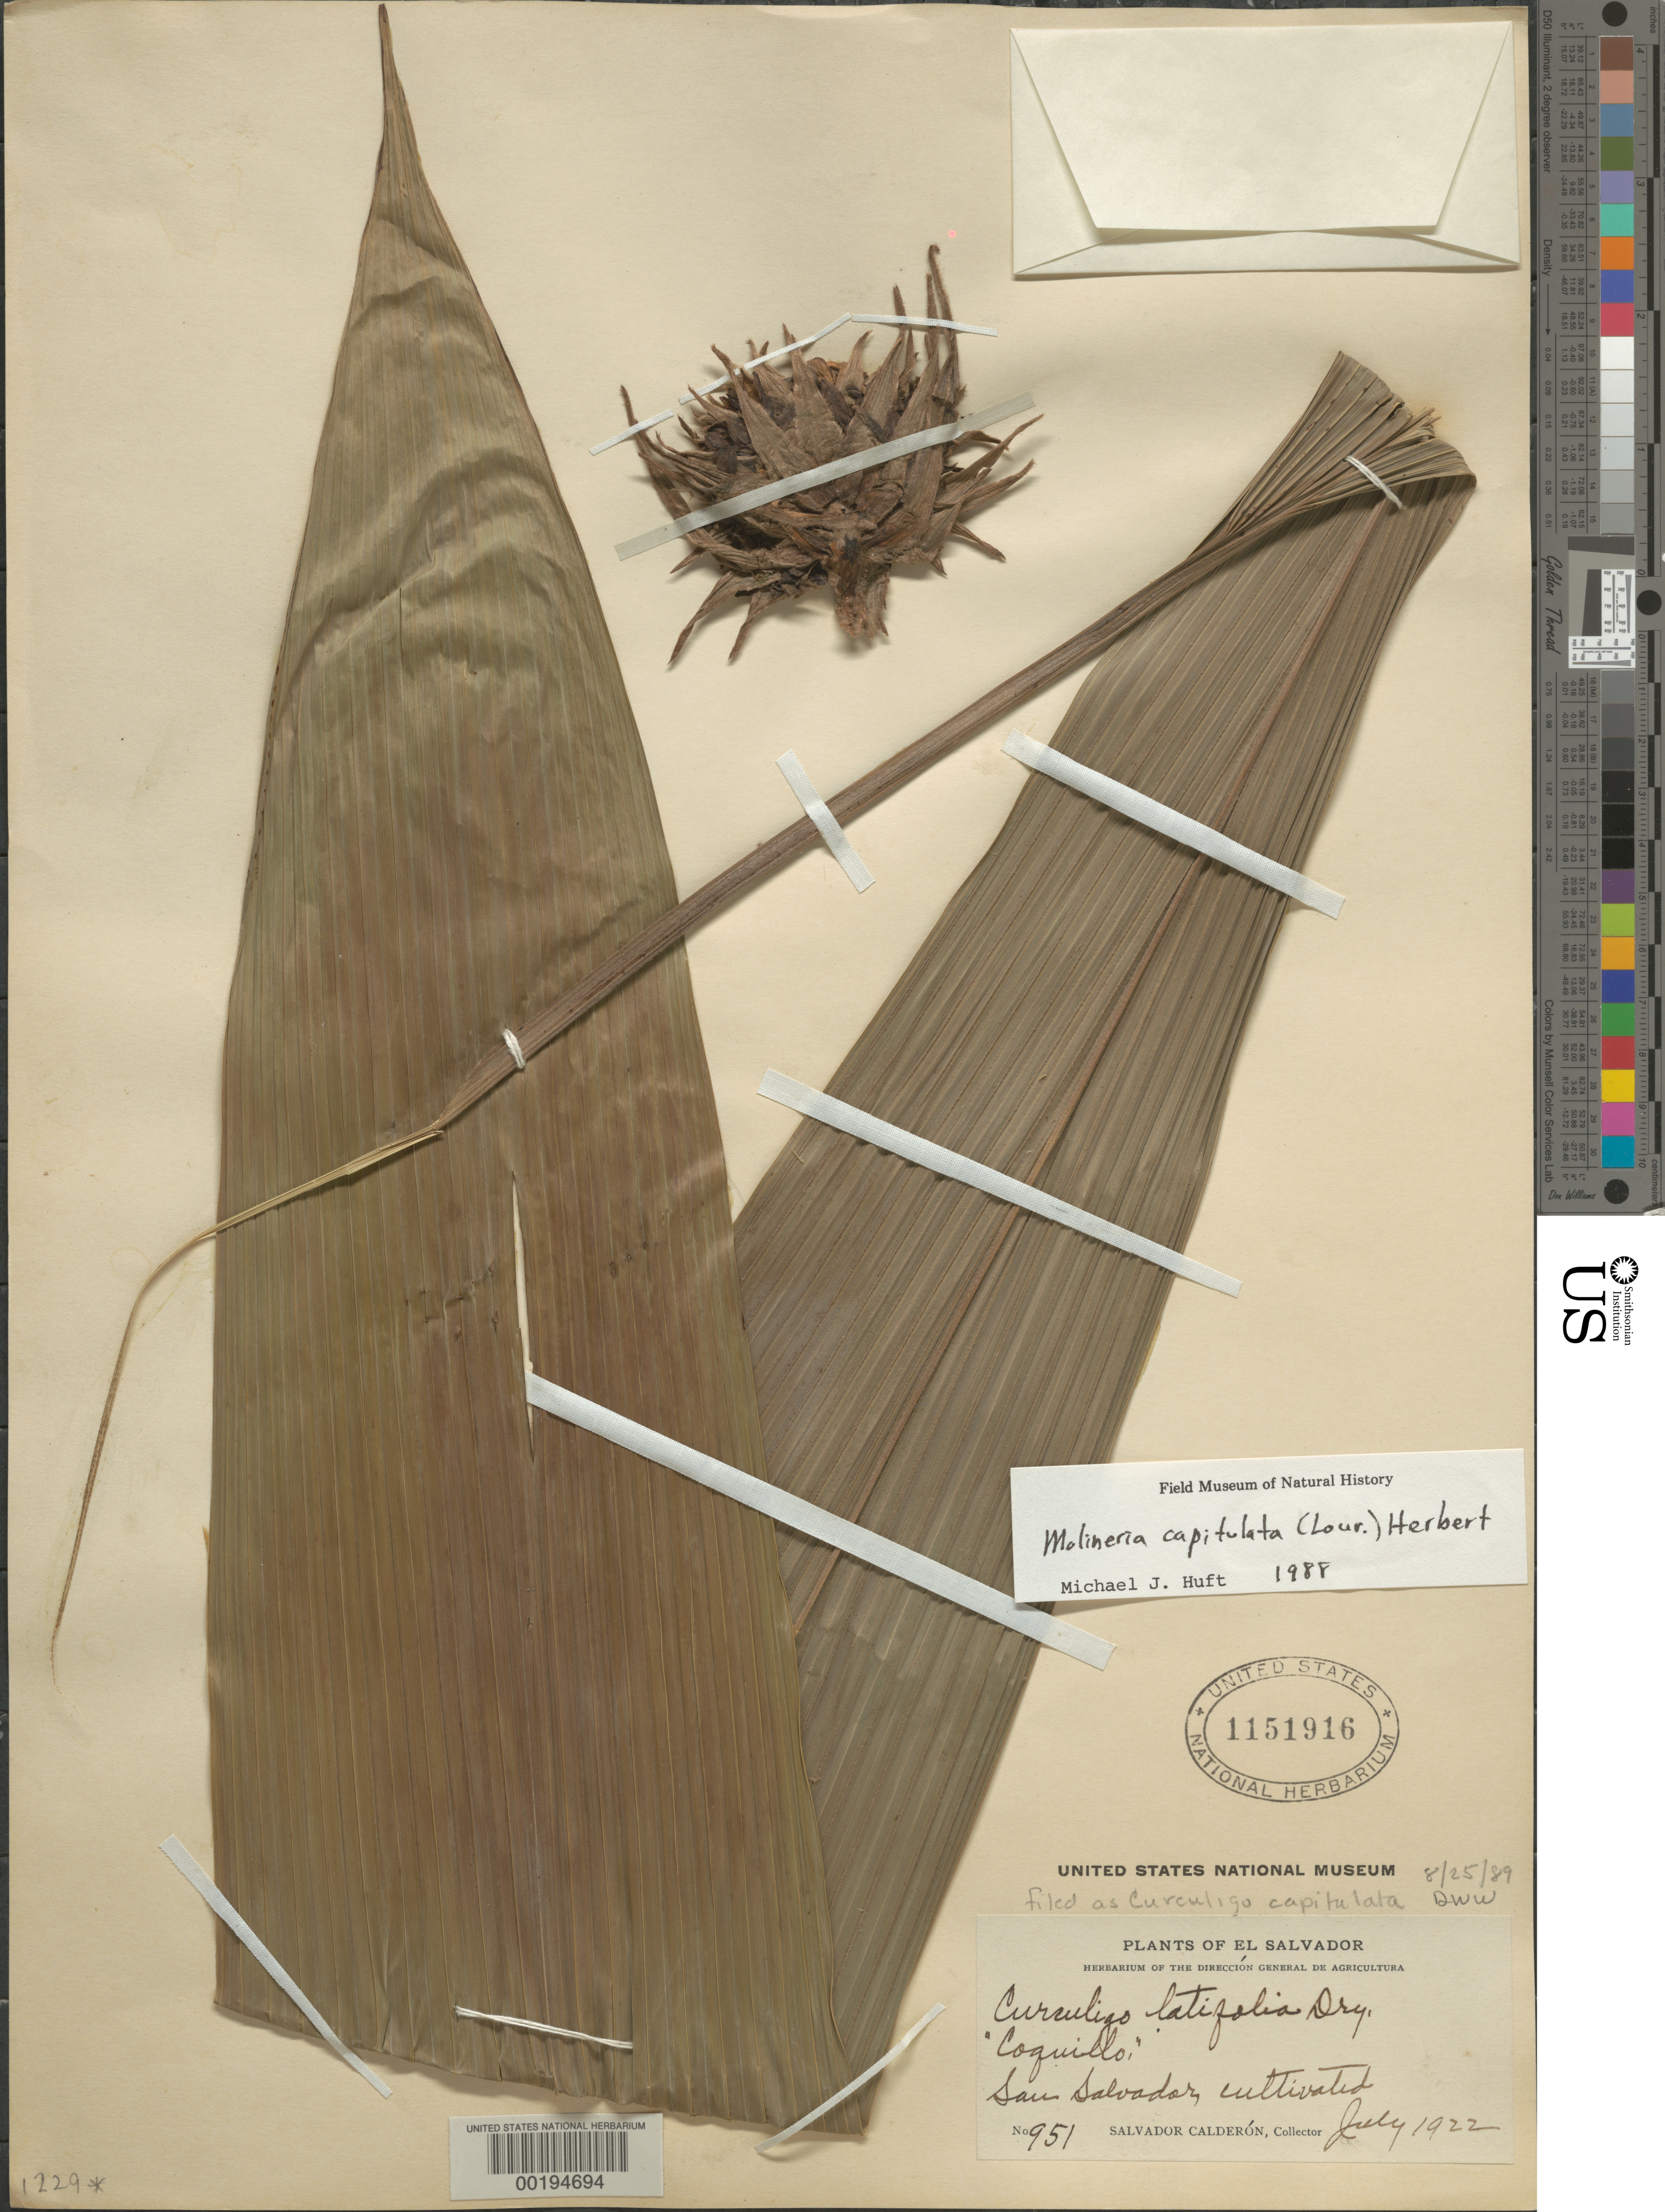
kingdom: Plantae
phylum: Tracheophyta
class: Liliopsida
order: Asparagales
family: Hypoxidaceae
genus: Curculigo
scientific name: Curculigo capitulata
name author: (Lour.) Kuntze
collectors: S. Calderón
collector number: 951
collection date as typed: Jul 1922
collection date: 1922-07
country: El Salvador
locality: San salvador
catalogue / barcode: US 1151916